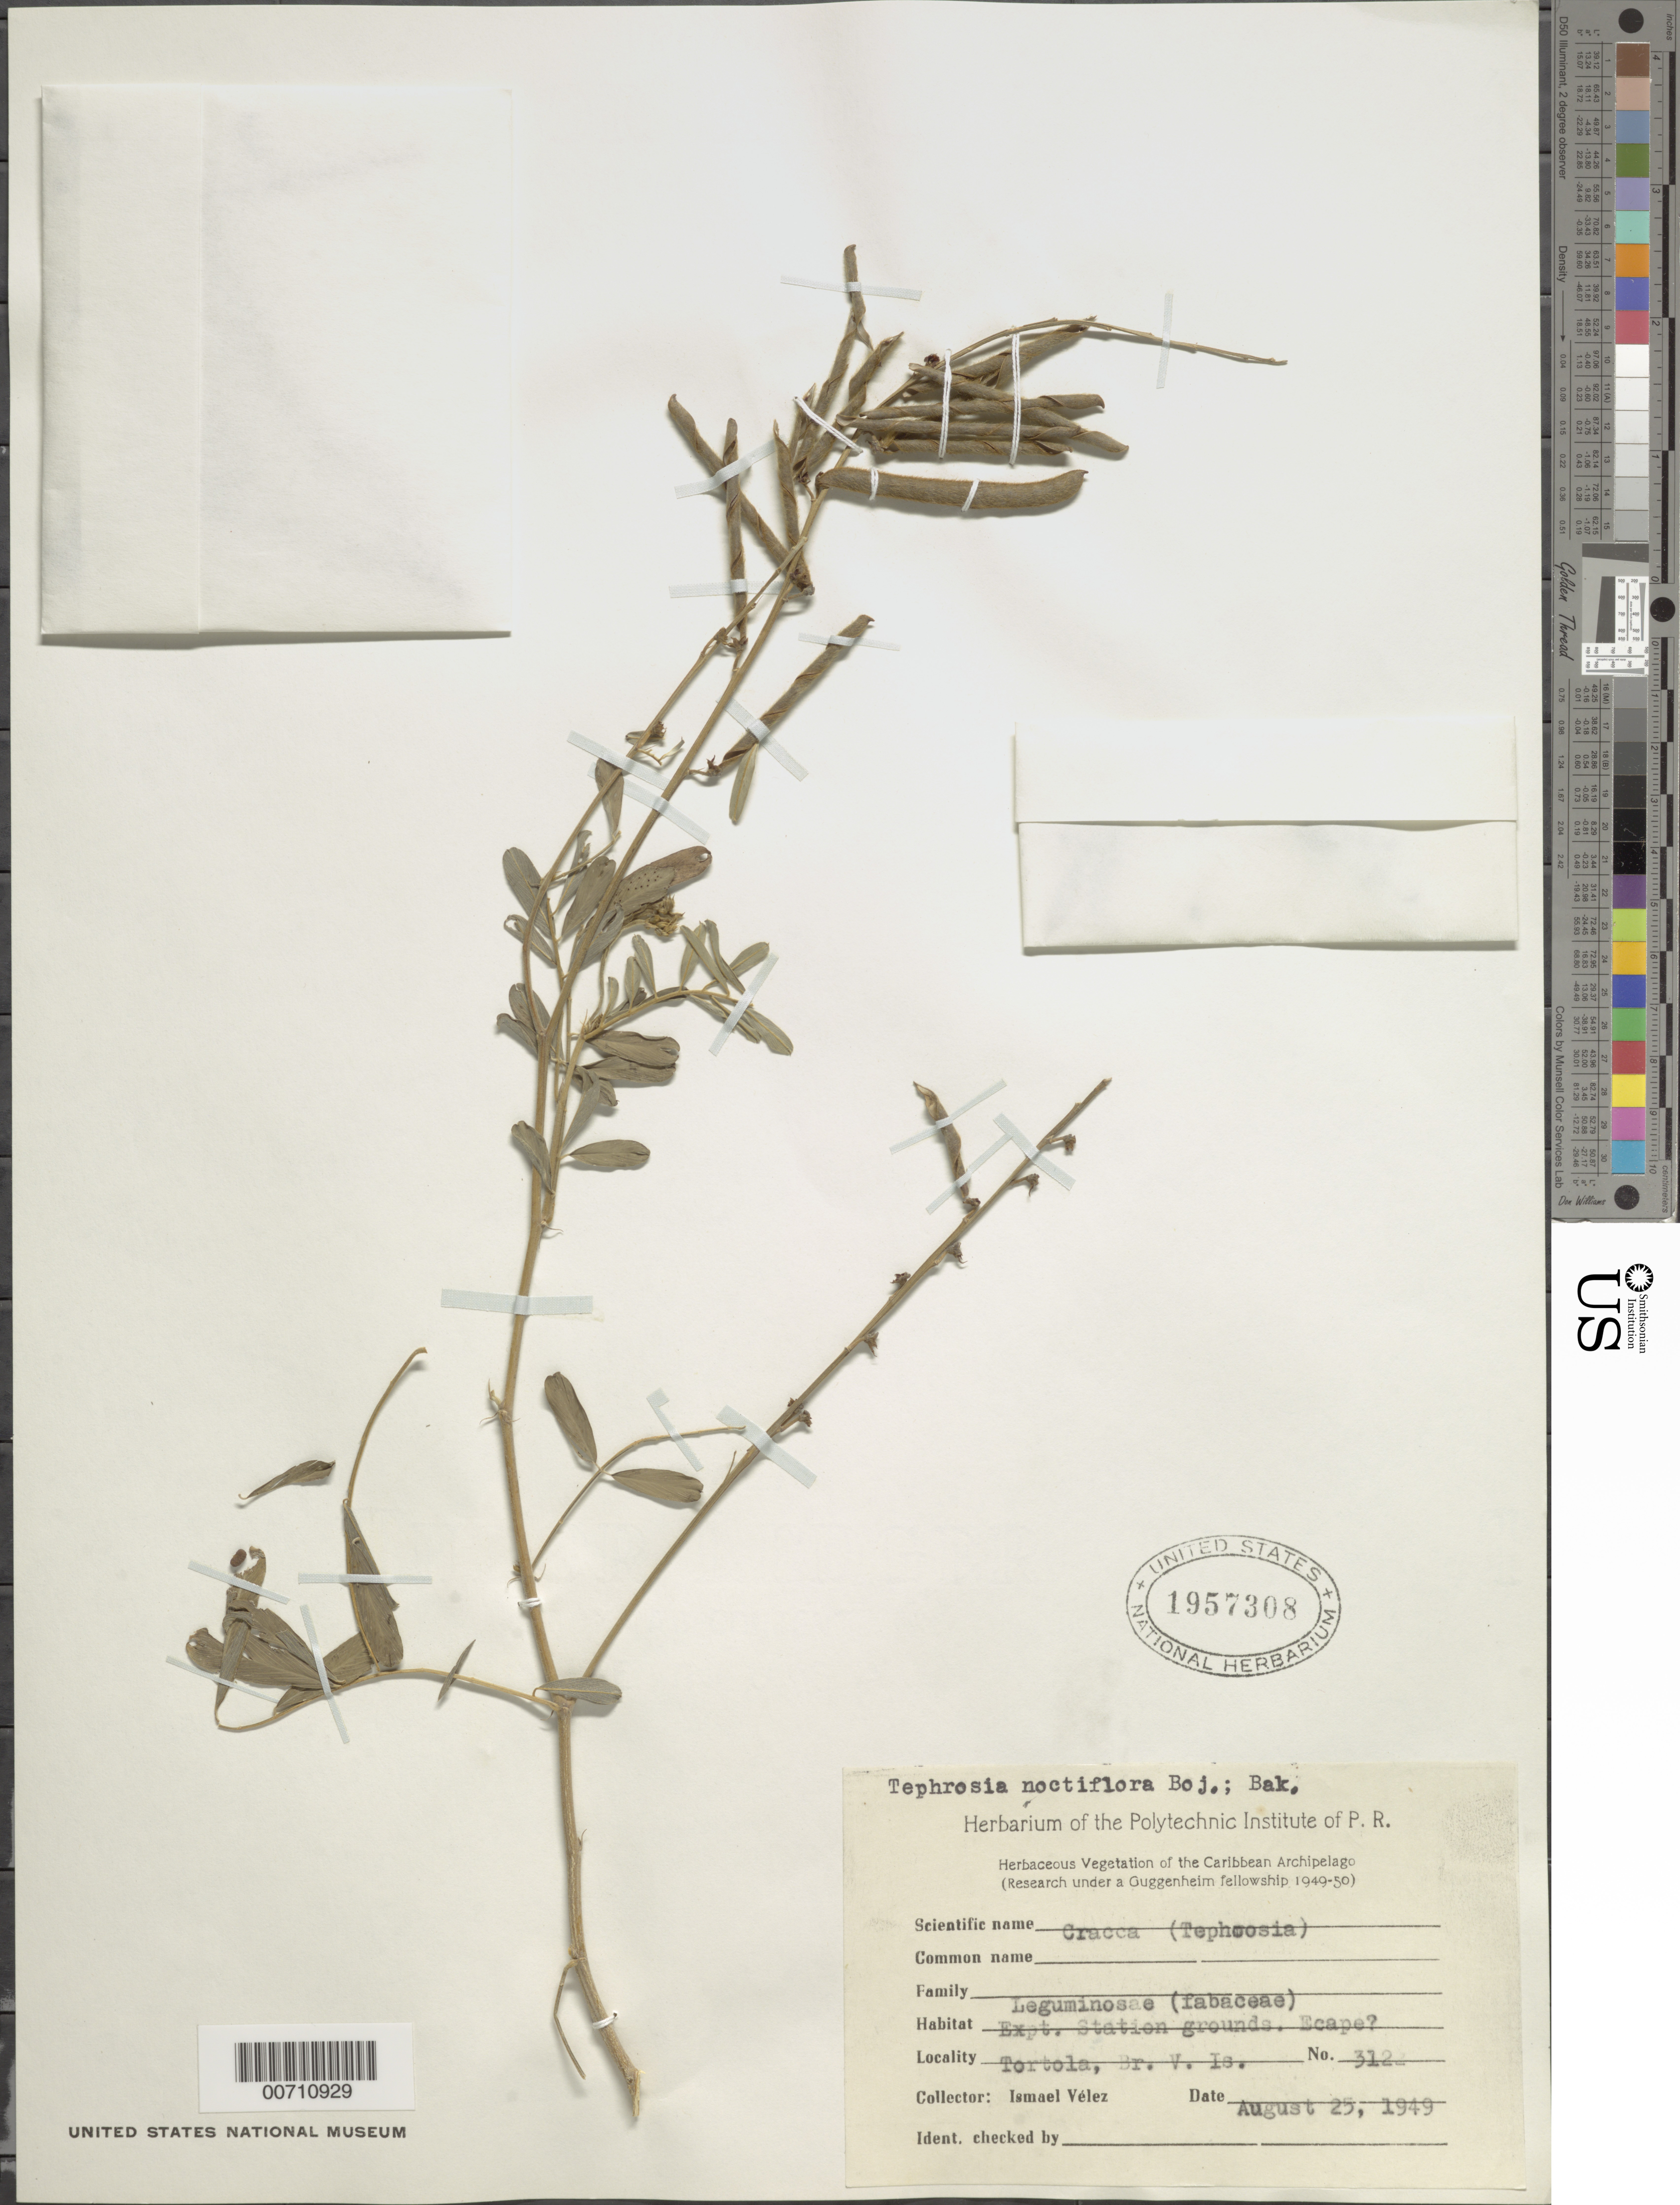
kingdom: Plantae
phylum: Tracheophyta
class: Magnoliopsida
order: Fabales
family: Fabaceae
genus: Tephrosia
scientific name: Tephrosia noctiflora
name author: Bojer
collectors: I. Vélez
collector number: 3122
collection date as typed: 25 Aug 1949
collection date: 1949-08-25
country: British Virgin Islands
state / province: Tortola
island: Tortola Island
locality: Tortola Expt. Station Grounds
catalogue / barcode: US 1957308